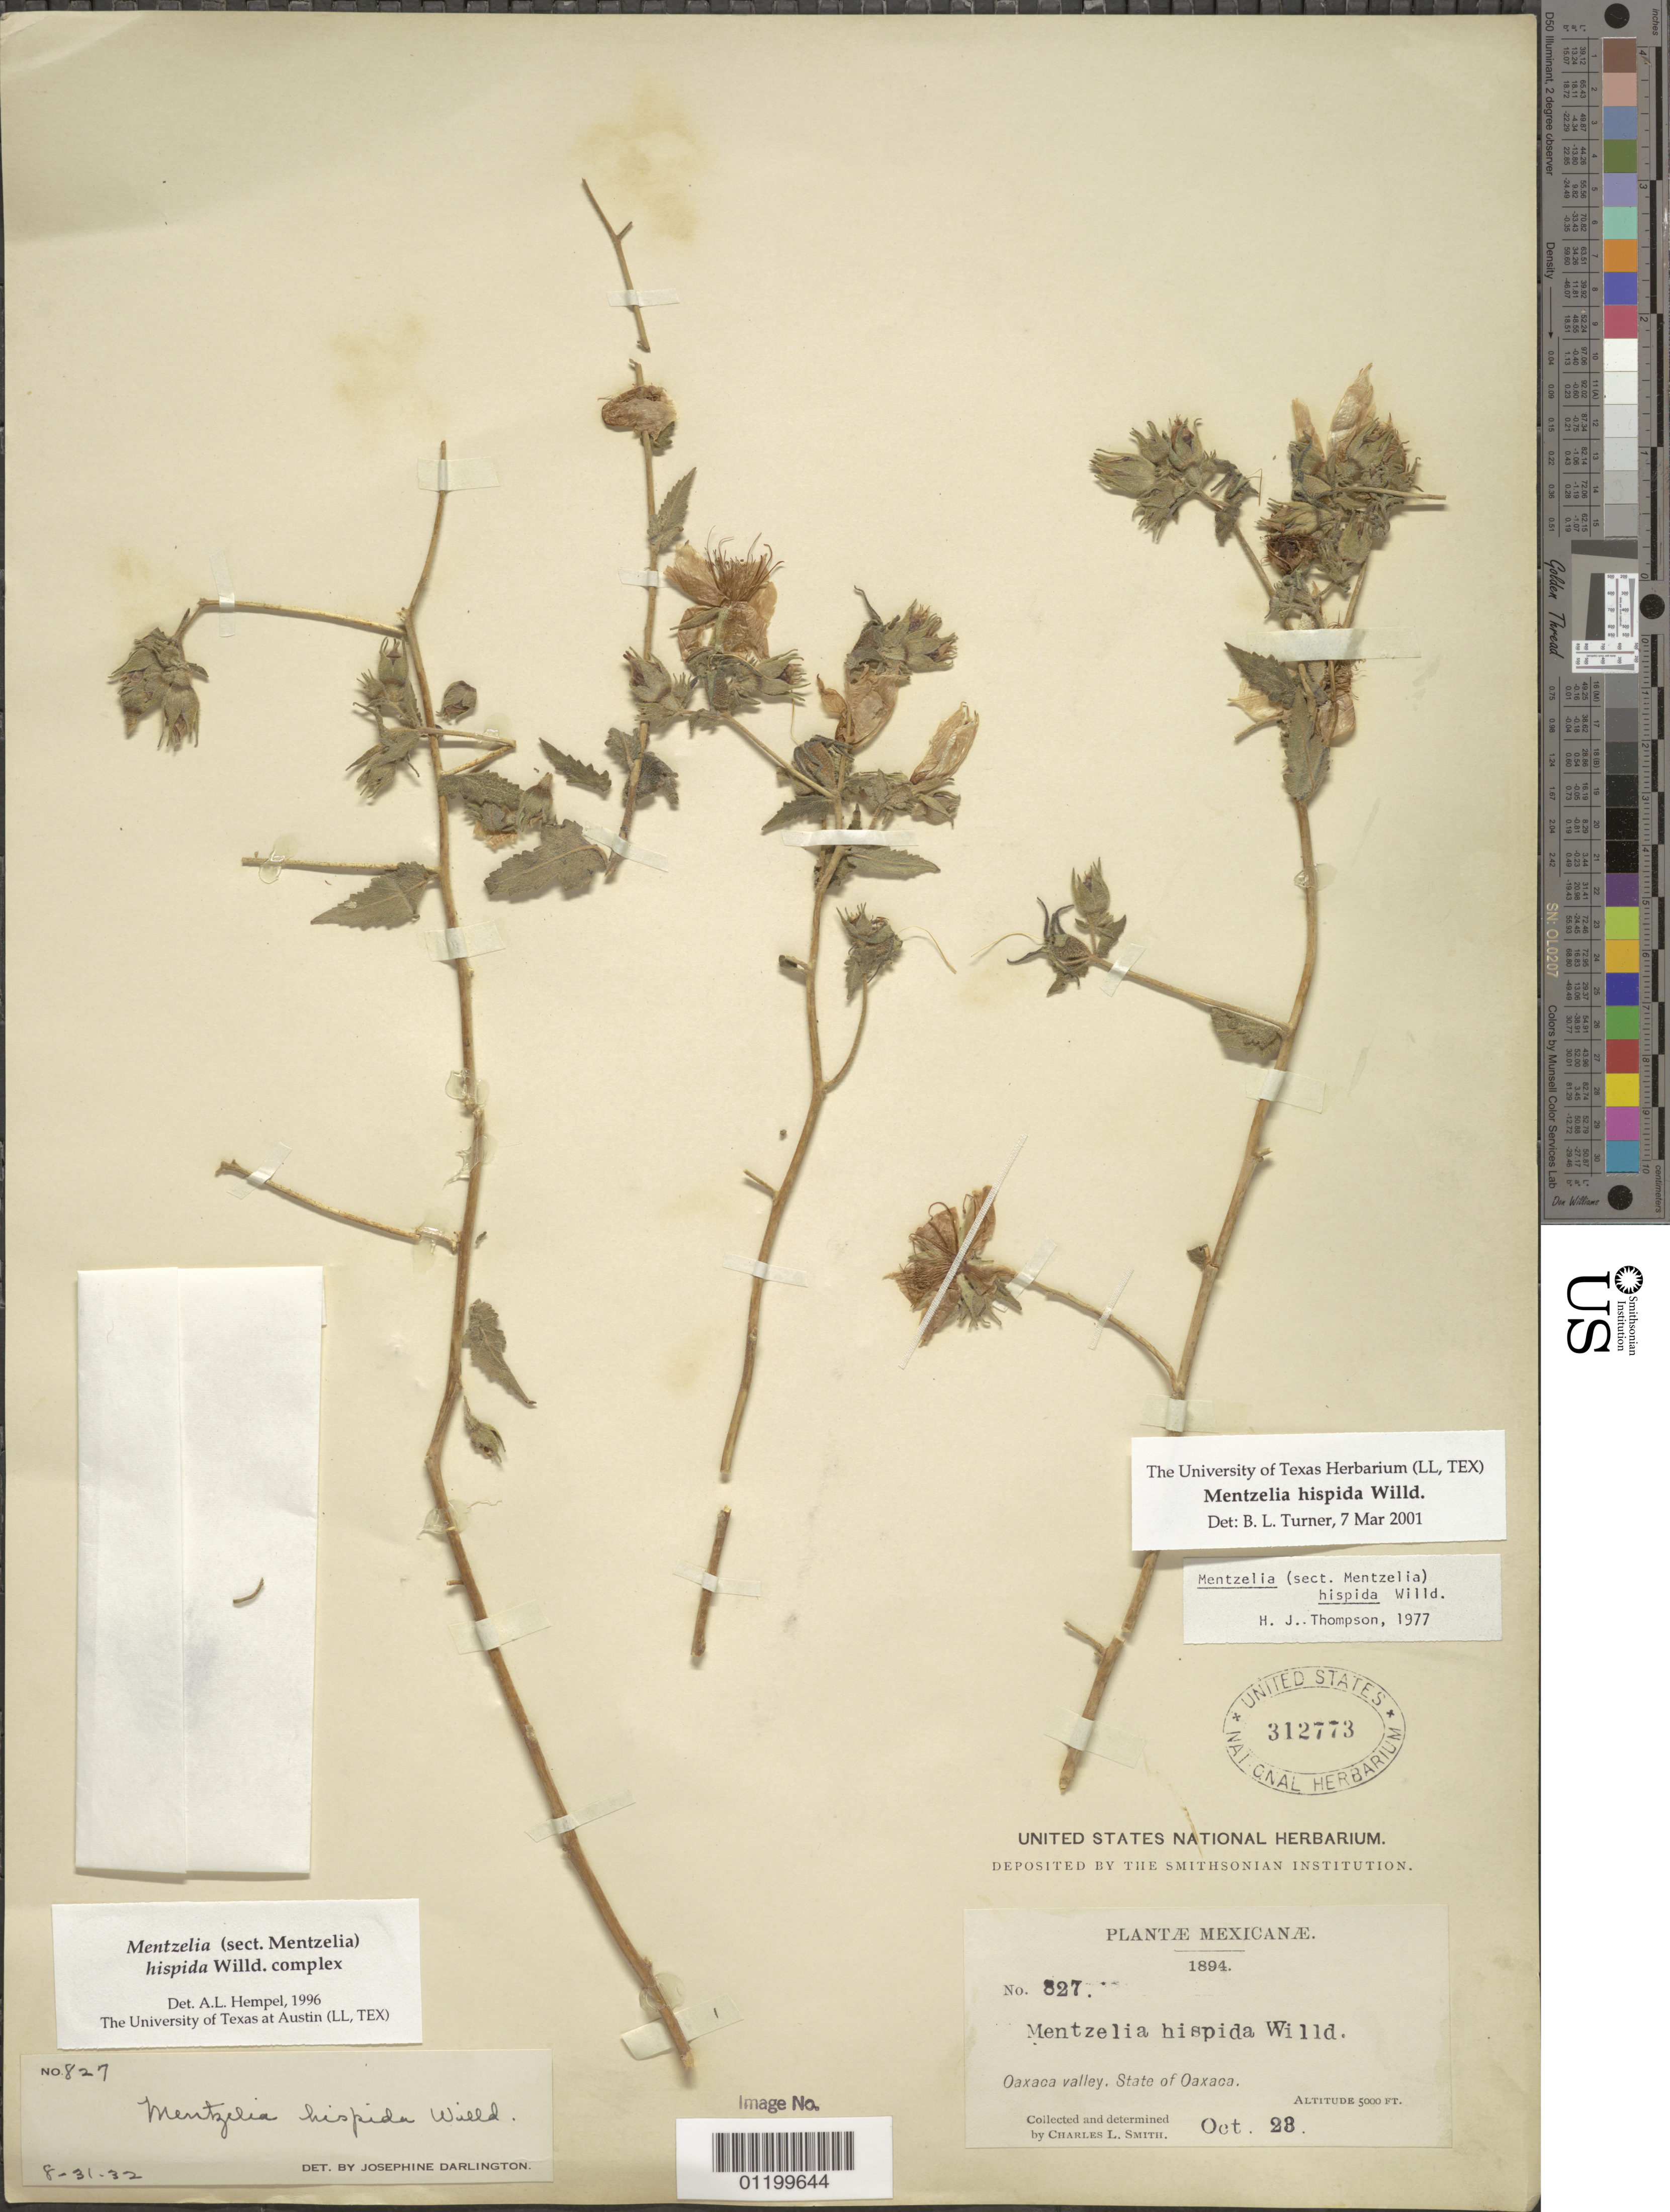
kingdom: Plantae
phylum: Tracheophyta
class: Magnoliopsida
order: Cornales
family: Loasaceae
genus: Mentzelia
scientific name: Mentzelia hispida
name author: Willd.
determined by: Turner, B. L.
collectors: C. L. Smith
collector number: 827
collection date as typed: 23 Oct 1894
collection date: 1894-10-23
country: Mexico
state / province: Oaxaca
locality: Oaxaca Valley, State of Oaxaca.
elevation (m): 1524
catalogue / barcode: US 312773